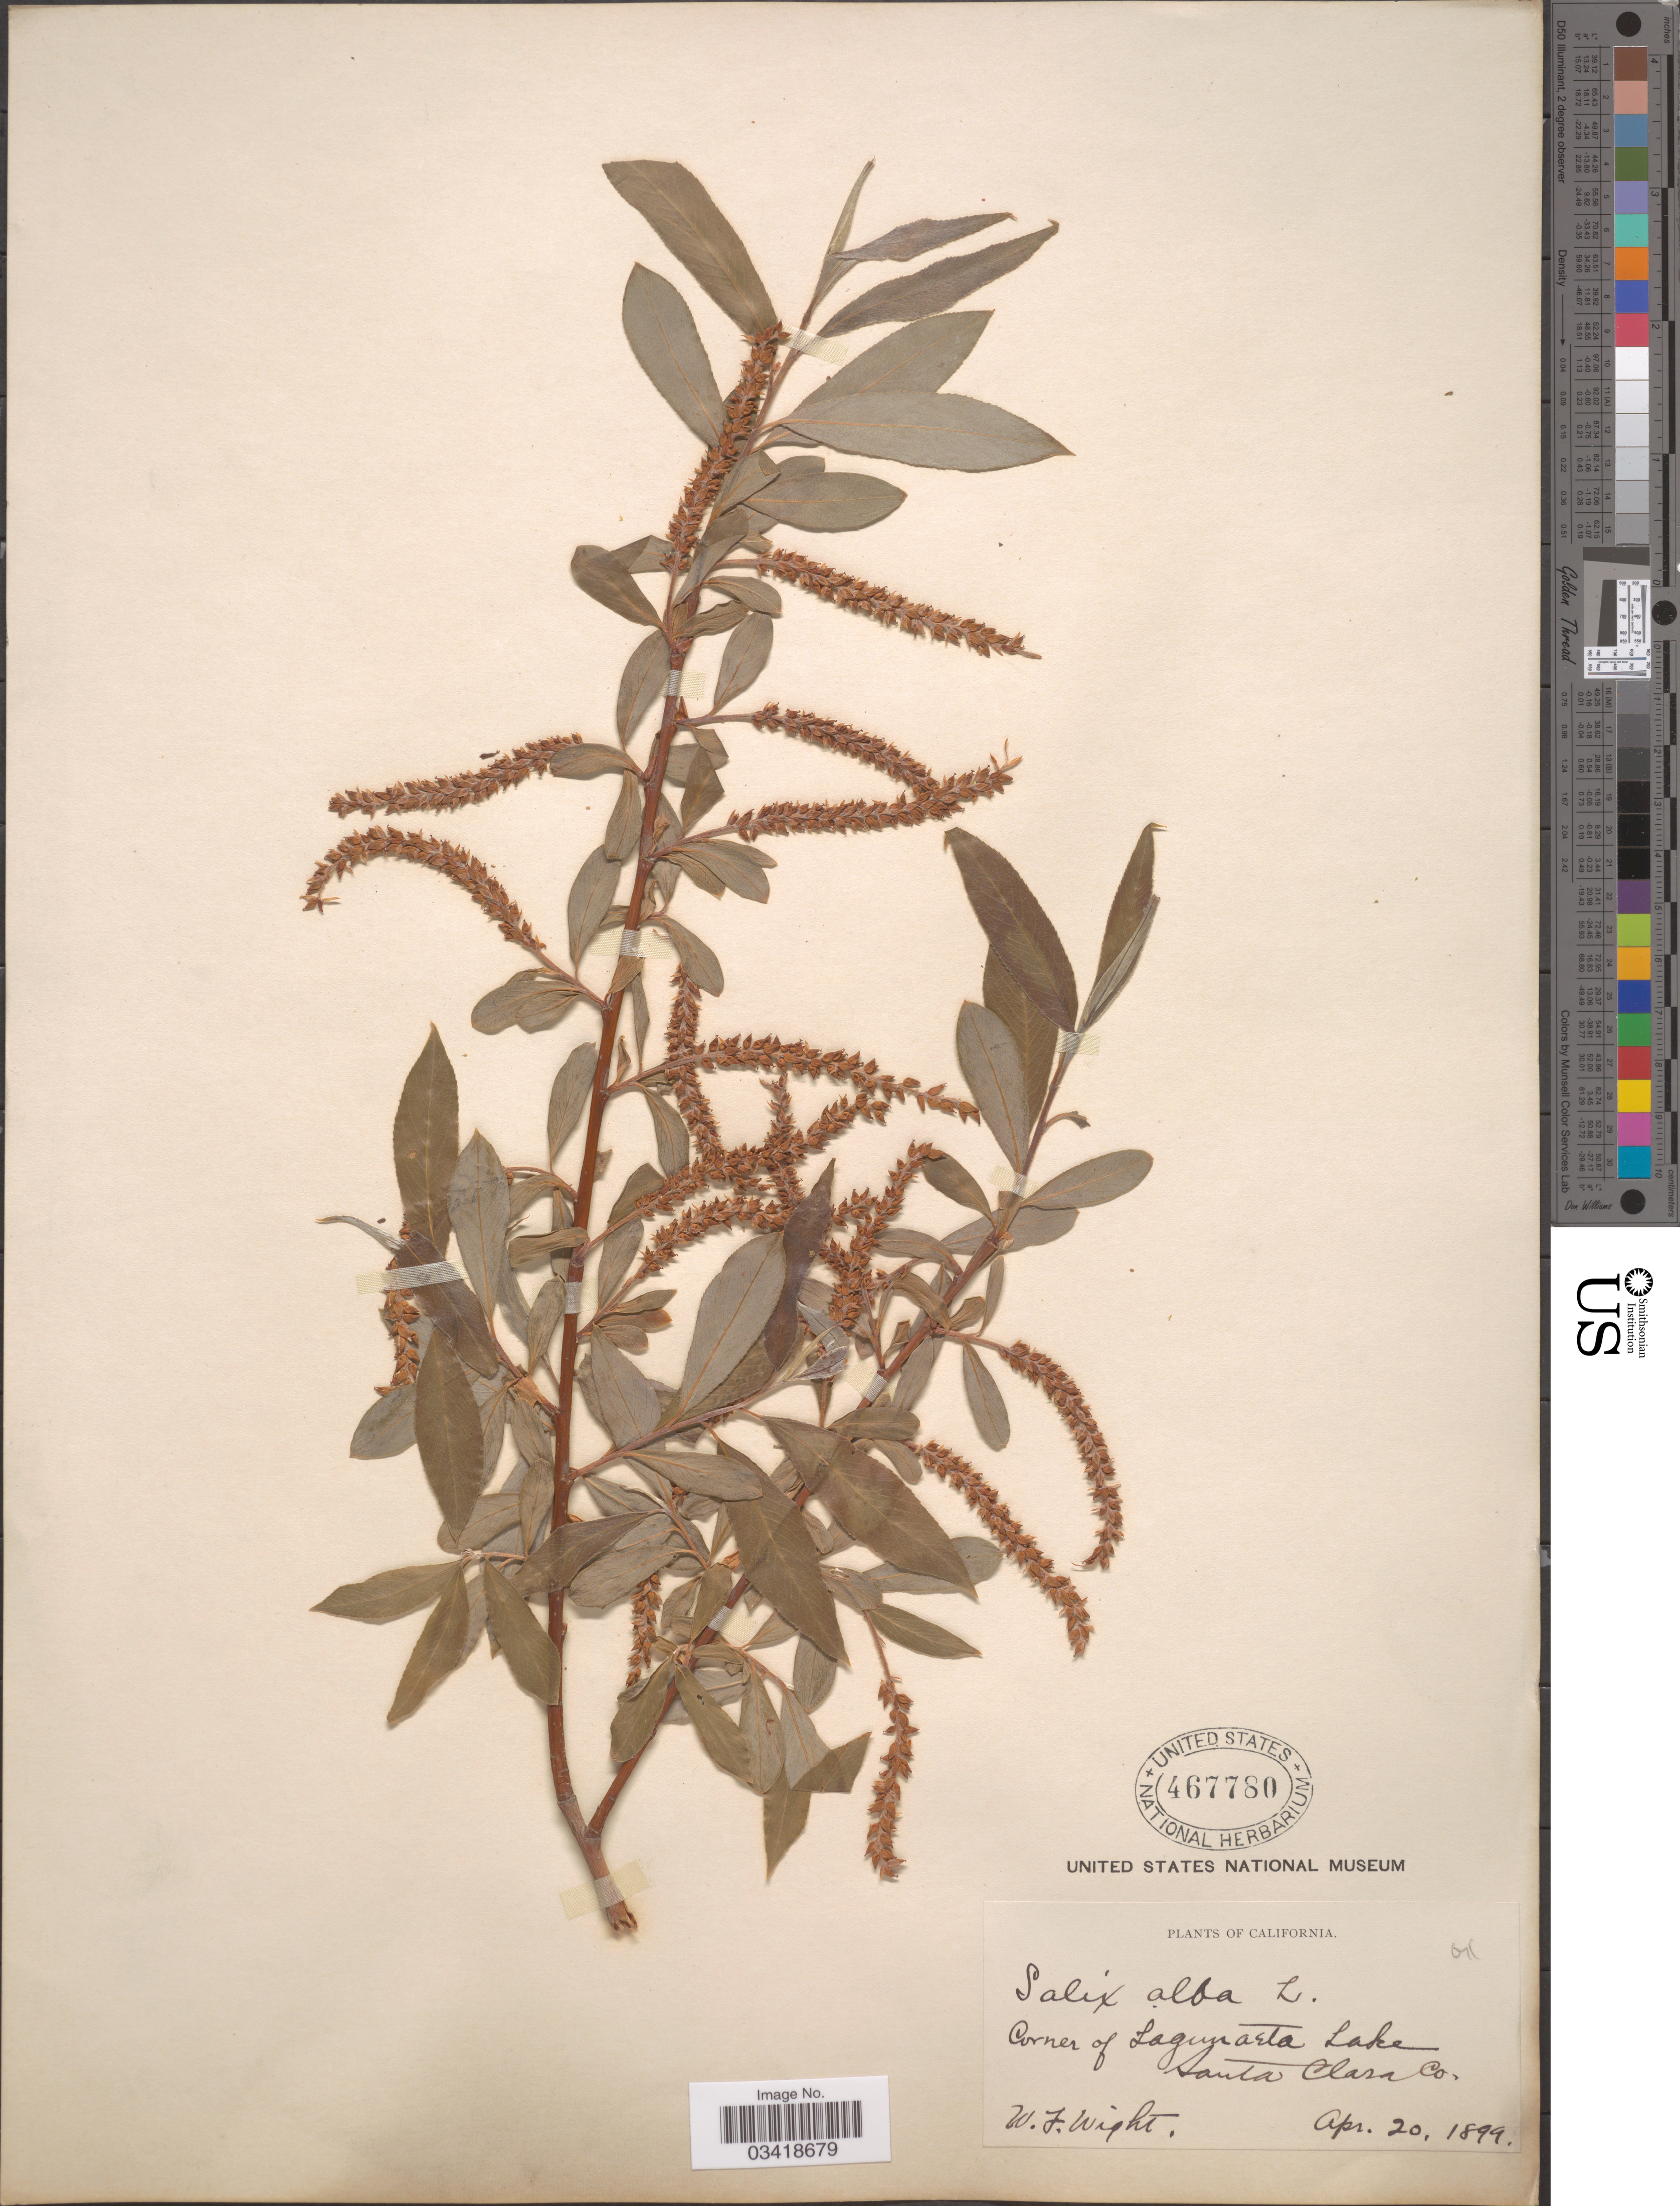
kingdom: Plantae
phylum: Tracheophyta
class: Magnoliopsida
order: Malpighiales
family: Salicaceae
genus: Salix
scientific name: Salix alba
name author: L.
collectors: W. Wight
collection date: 1899-04-20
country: United States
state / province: California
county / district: Santa Clara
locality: Corner of Lagunaeta Lake. Santa Clara Co.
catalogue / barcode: US 467780